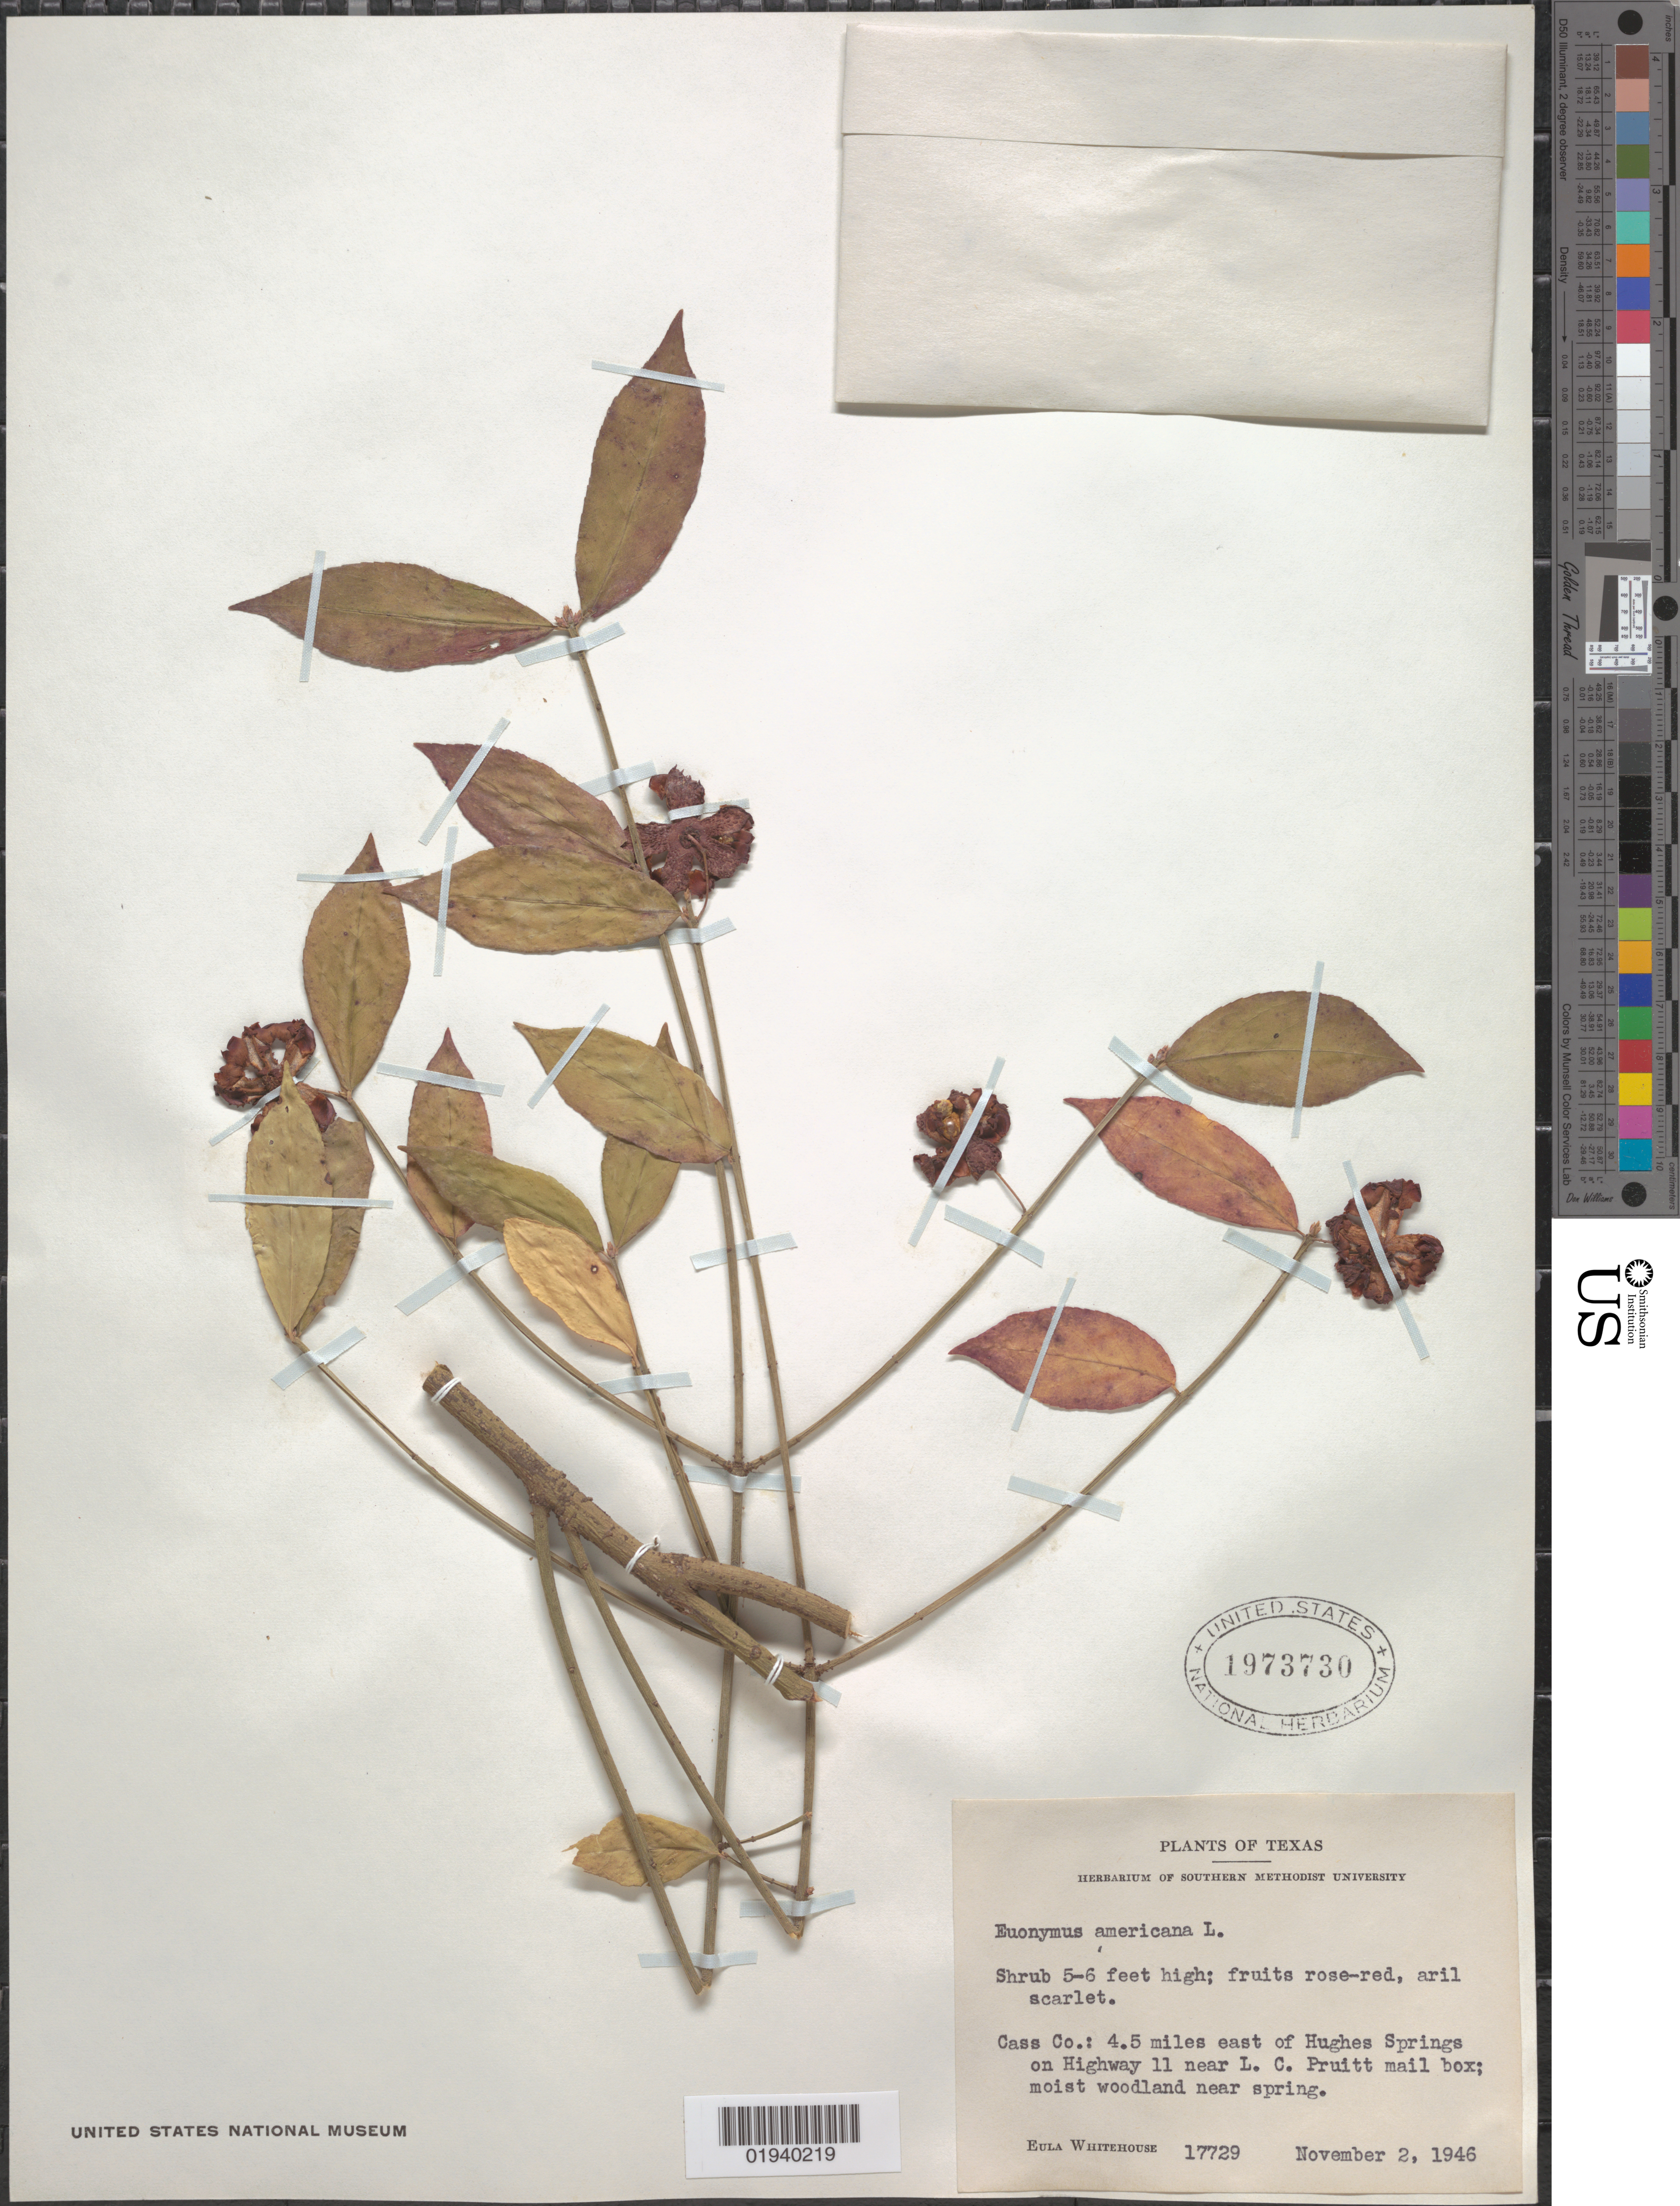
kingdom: Plantae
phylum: Tracheophyta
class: Magnoliopsida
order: Celastrales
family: Celastraceae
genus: Euonymus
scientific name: Euonymus americanus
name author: L.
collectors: E. Whitehouse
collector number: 17729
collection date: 1946-11-02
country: United States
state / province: Texas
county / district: Cass County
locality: Hughes Springs, 4.5 miles E on Highway 11, near L.C. Pruitt mail box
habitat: Moist woodland near spring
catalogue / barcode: US 1973730